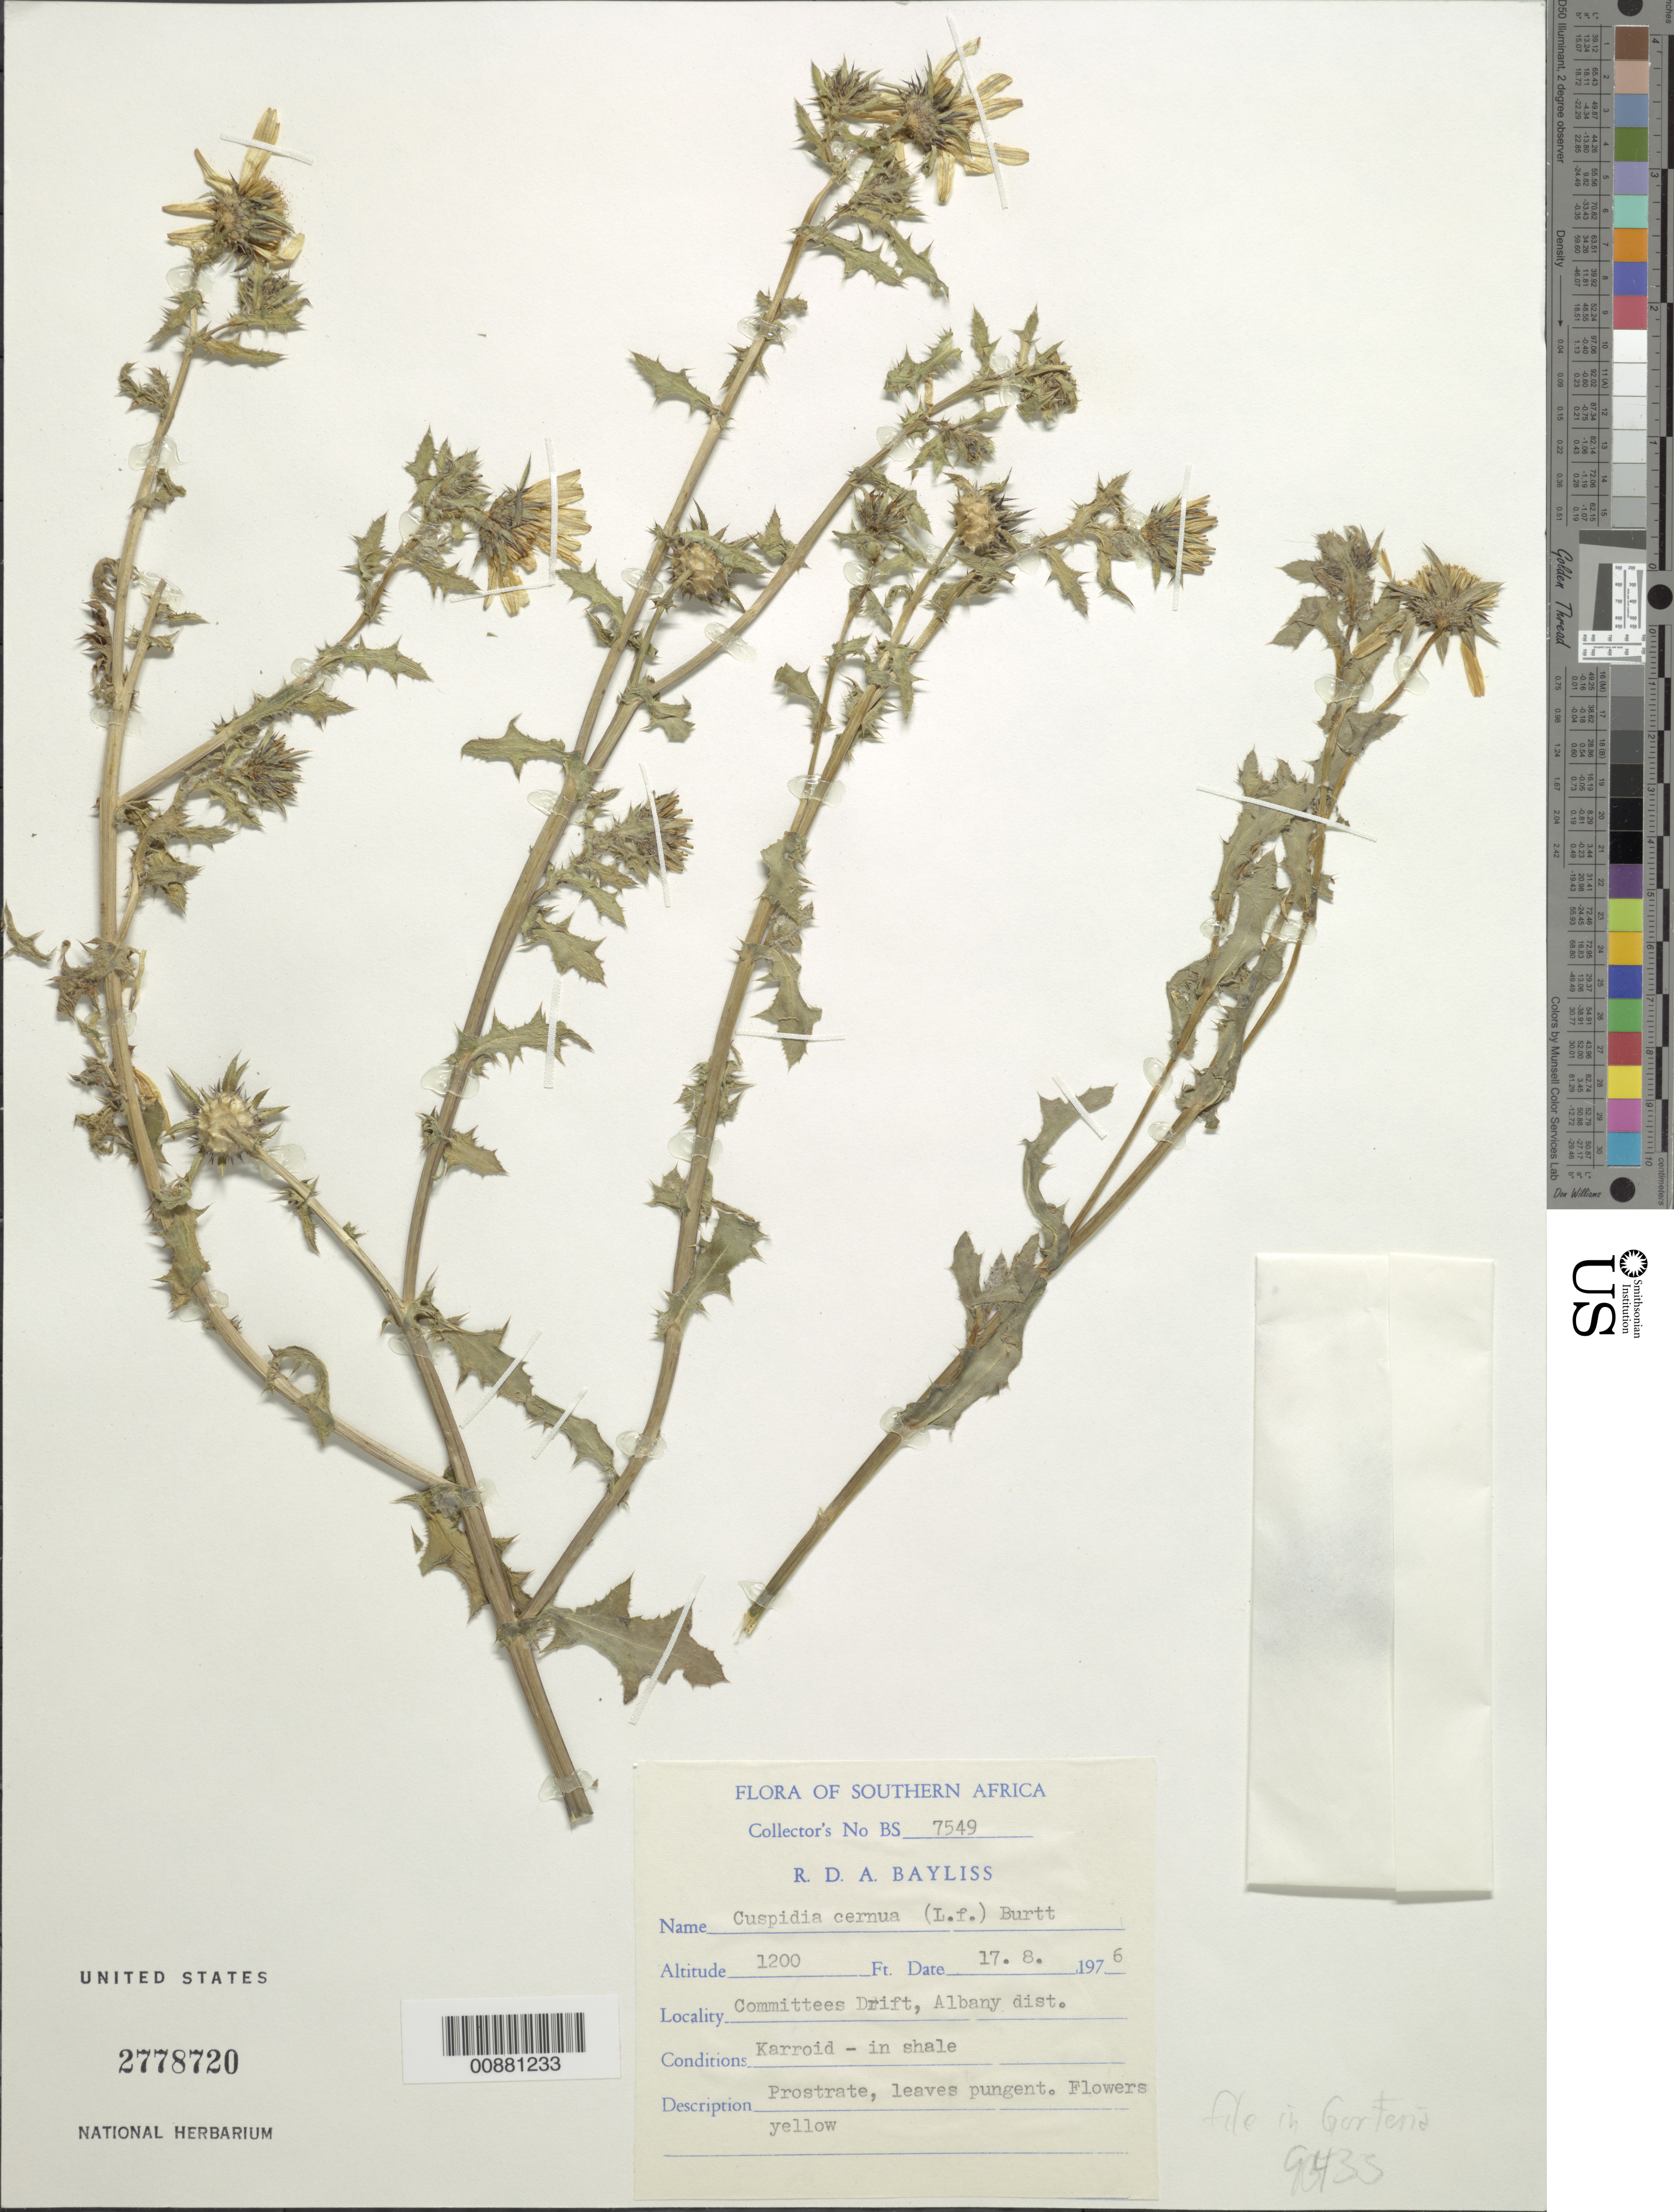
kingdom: Plantae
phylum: Tracheophyta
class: Magnoliopsida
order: Asterales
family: Asteraceae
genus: Cuspidia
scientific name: Cuspidia cernua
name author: (L. f.) B.L. Burtt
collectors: R. D. Bayliss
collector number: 7549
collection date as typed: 17 August 1976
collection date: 1976-08-17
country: South Africa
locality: Committees Drift, Albany dist.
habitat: Karroid - in shale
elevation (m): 366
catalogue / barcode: US 2778720